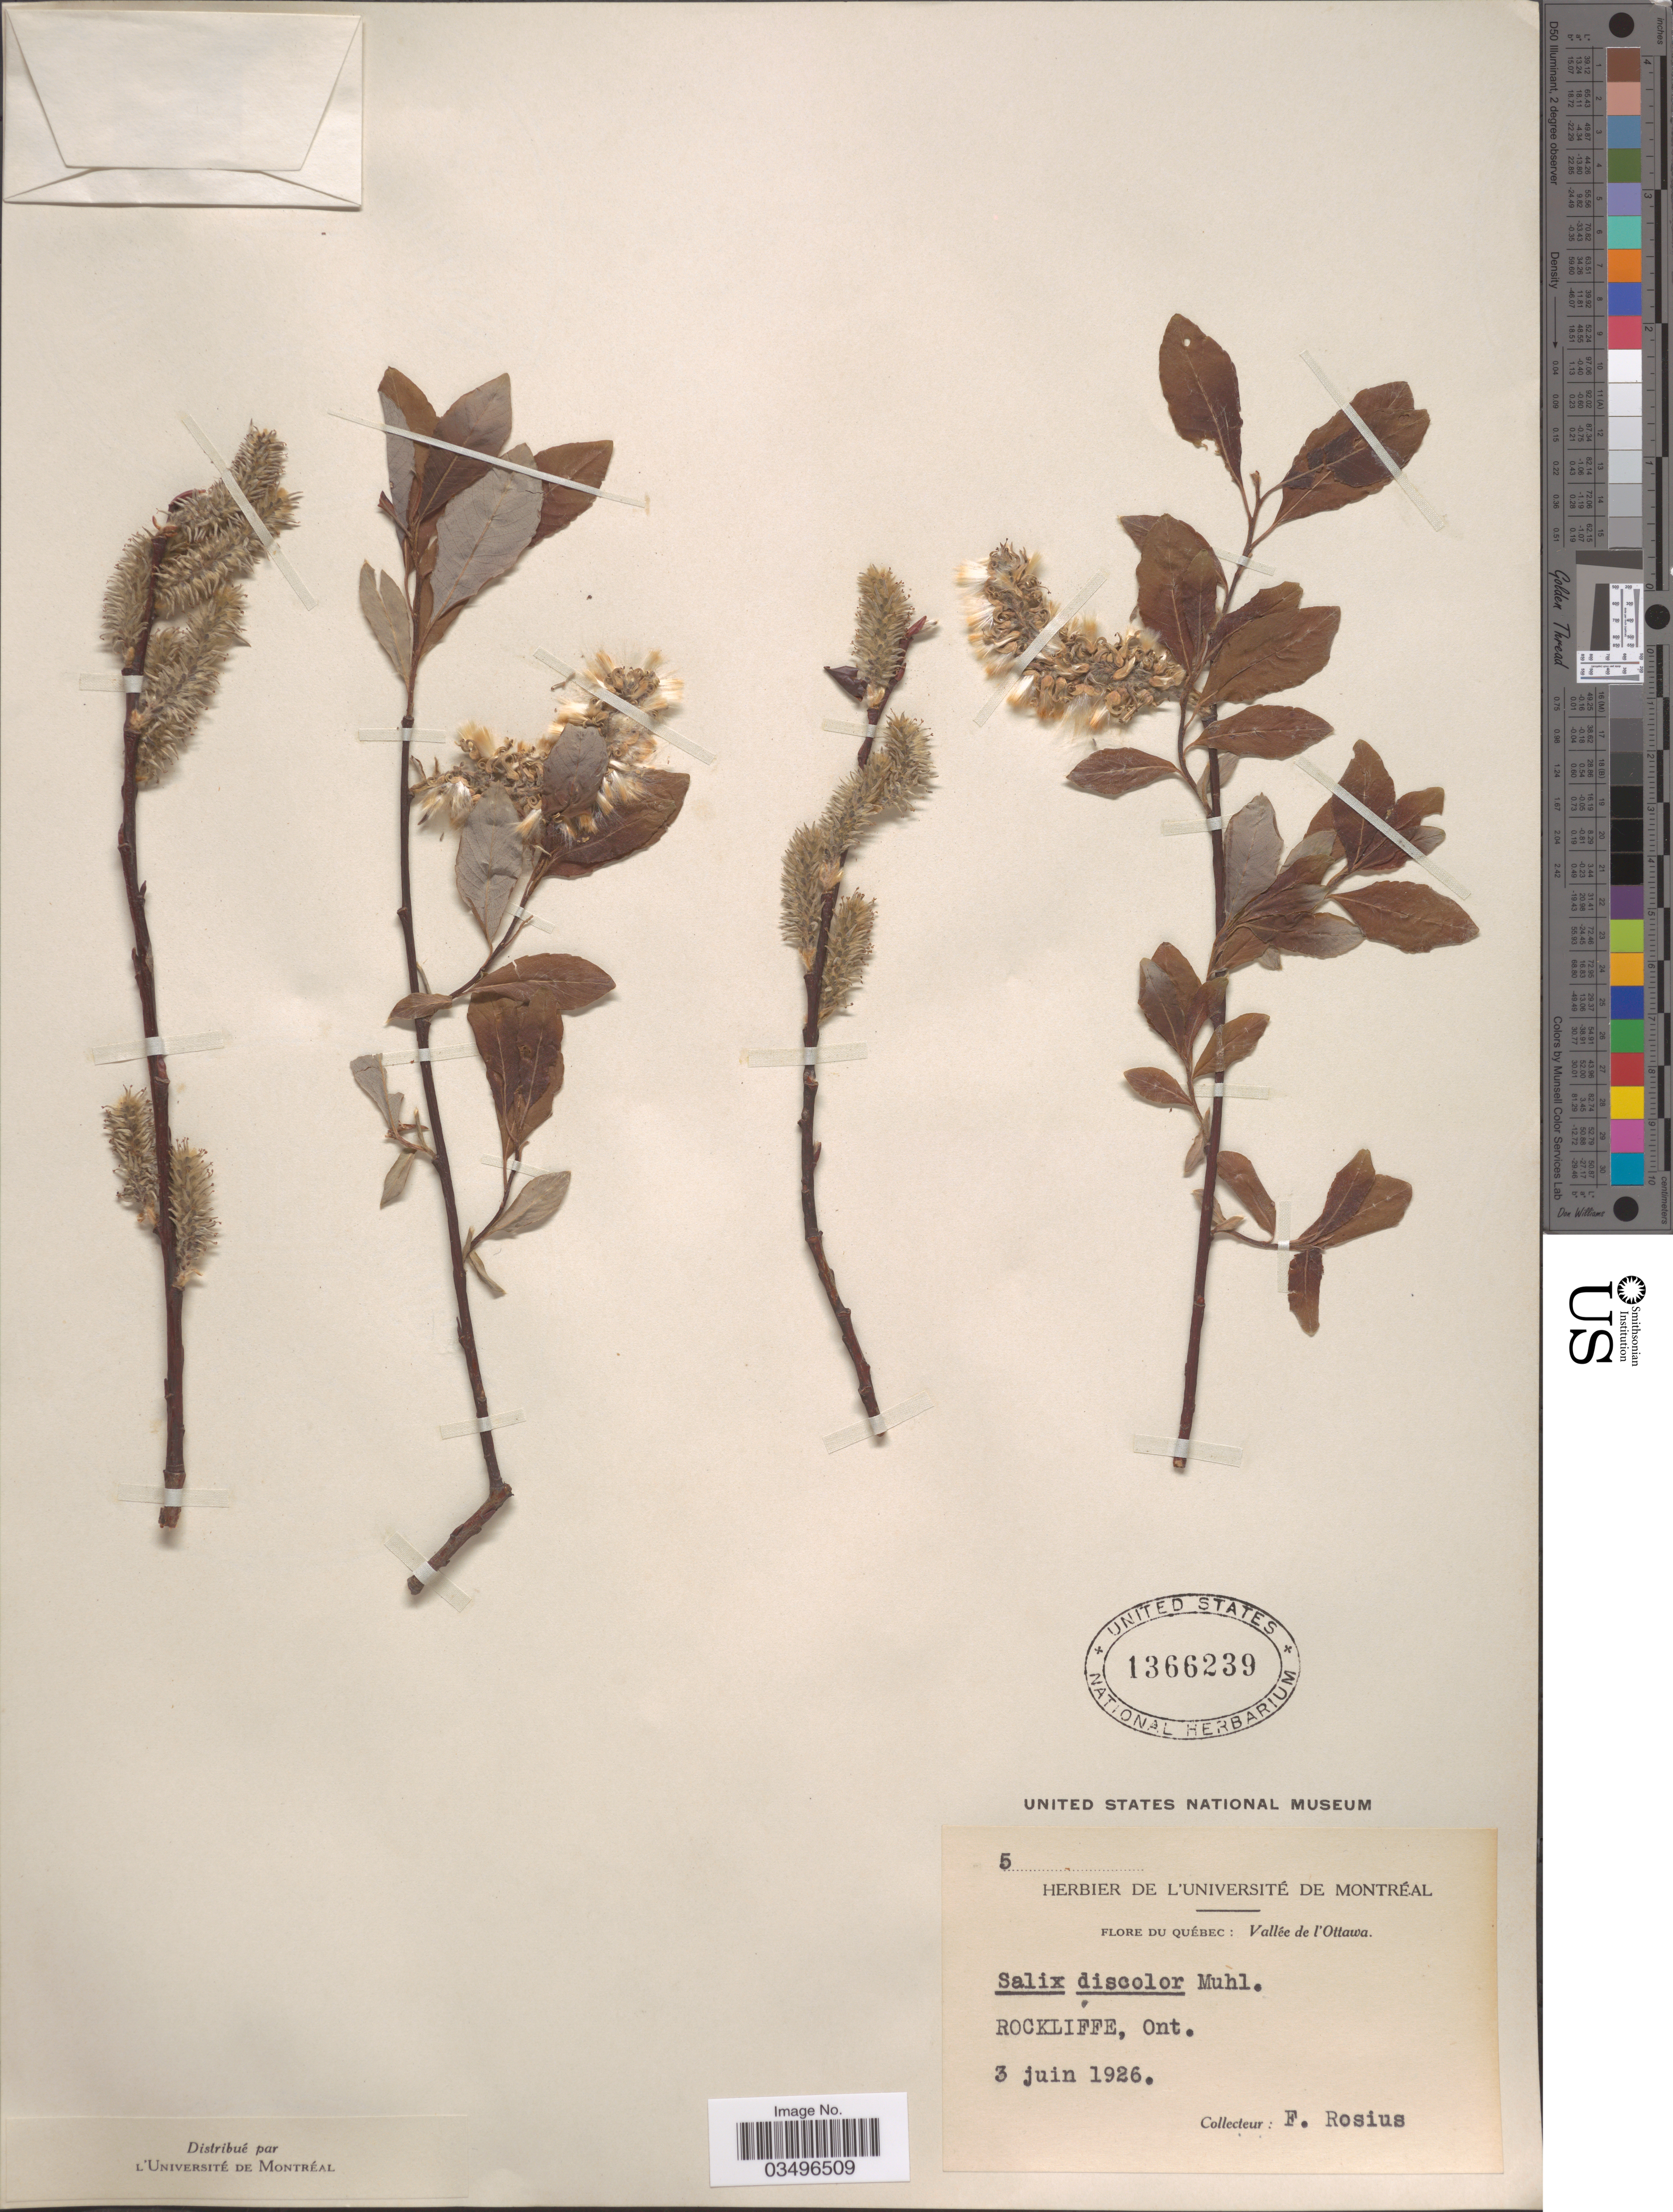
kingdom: Plantae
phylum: Tracheophyta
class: Magnoliopsida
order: Malpighiales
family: Salicaceae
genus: Salix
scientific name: Salix discolor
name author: Muhl.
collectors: F. Rosius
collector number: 5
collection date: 1926-06-03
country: Canada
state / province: Ontario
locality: Québec: Vallée de l'Ottawa. Rockliffe.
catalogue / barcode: US 1366239